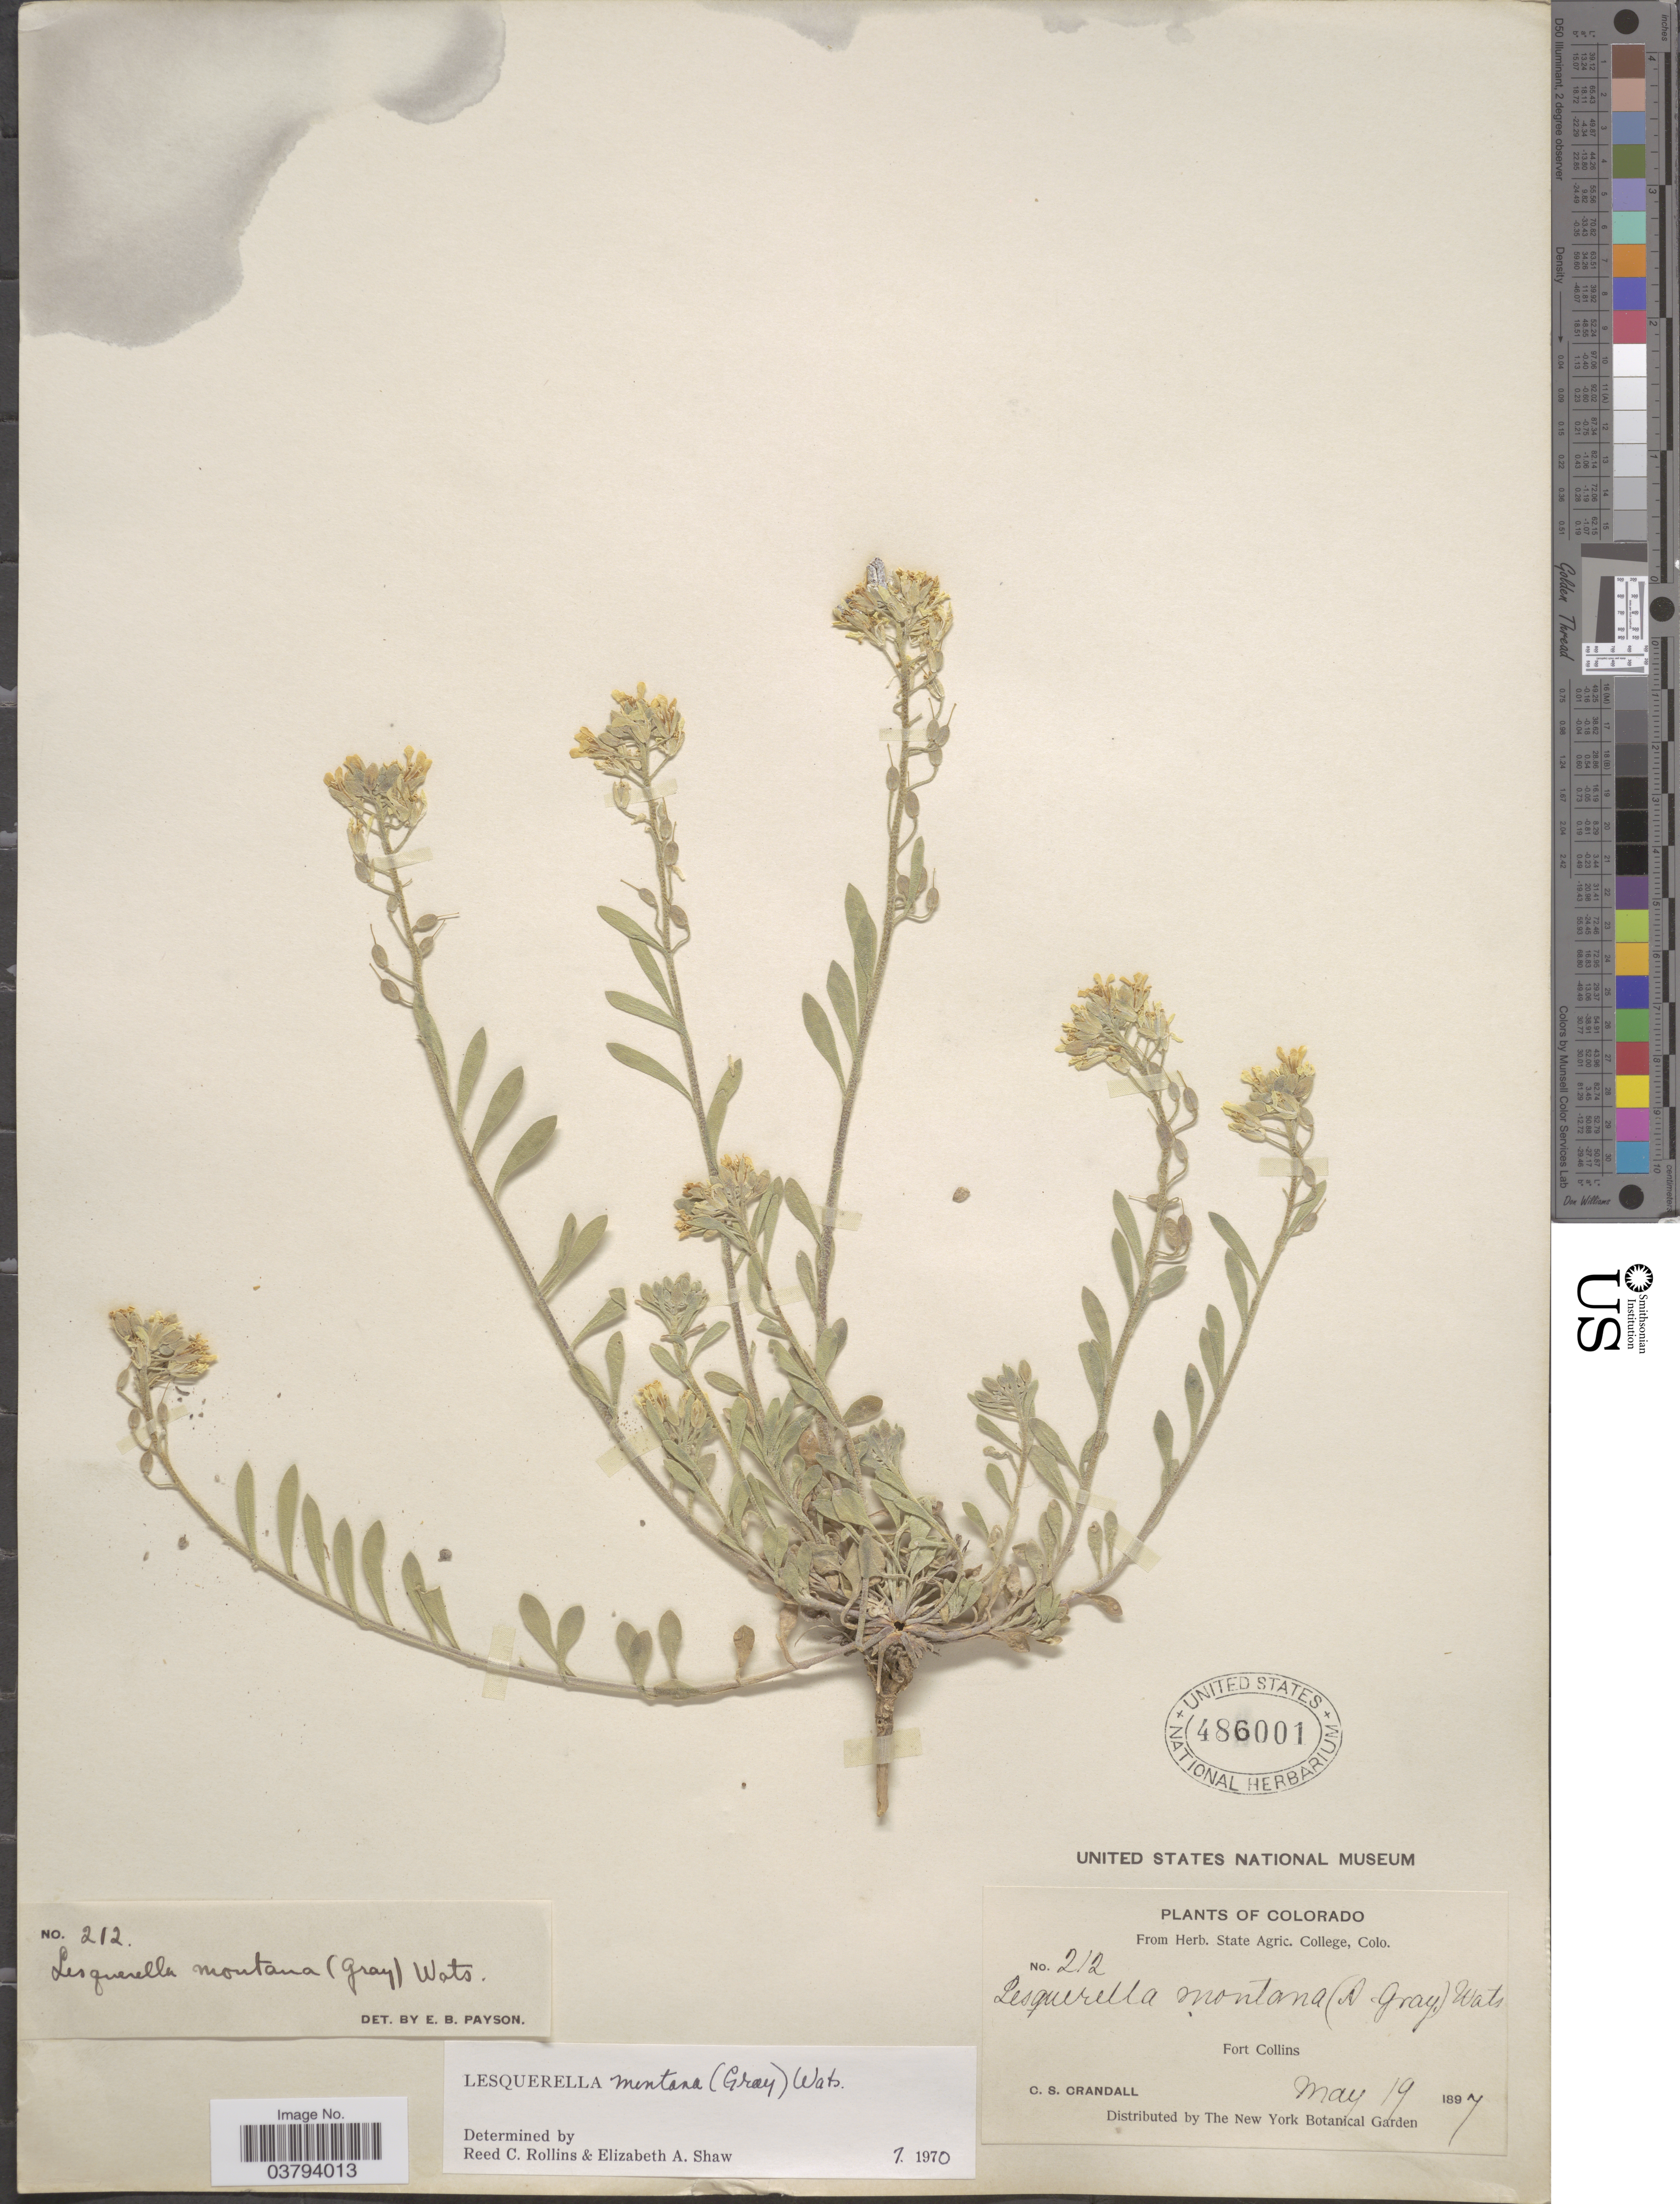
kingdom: Plantae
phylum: Tracheophyta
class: Magnoliopsida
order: Brassicales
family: Brassicaceae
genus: Lesquerella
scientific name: Lesquerella montana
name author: (A. Gray) S. Watson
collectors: C. Crandall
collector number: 212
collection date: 1897-05-19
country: United States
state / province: Colorado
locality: Fort Collins.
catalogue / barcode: US 486001